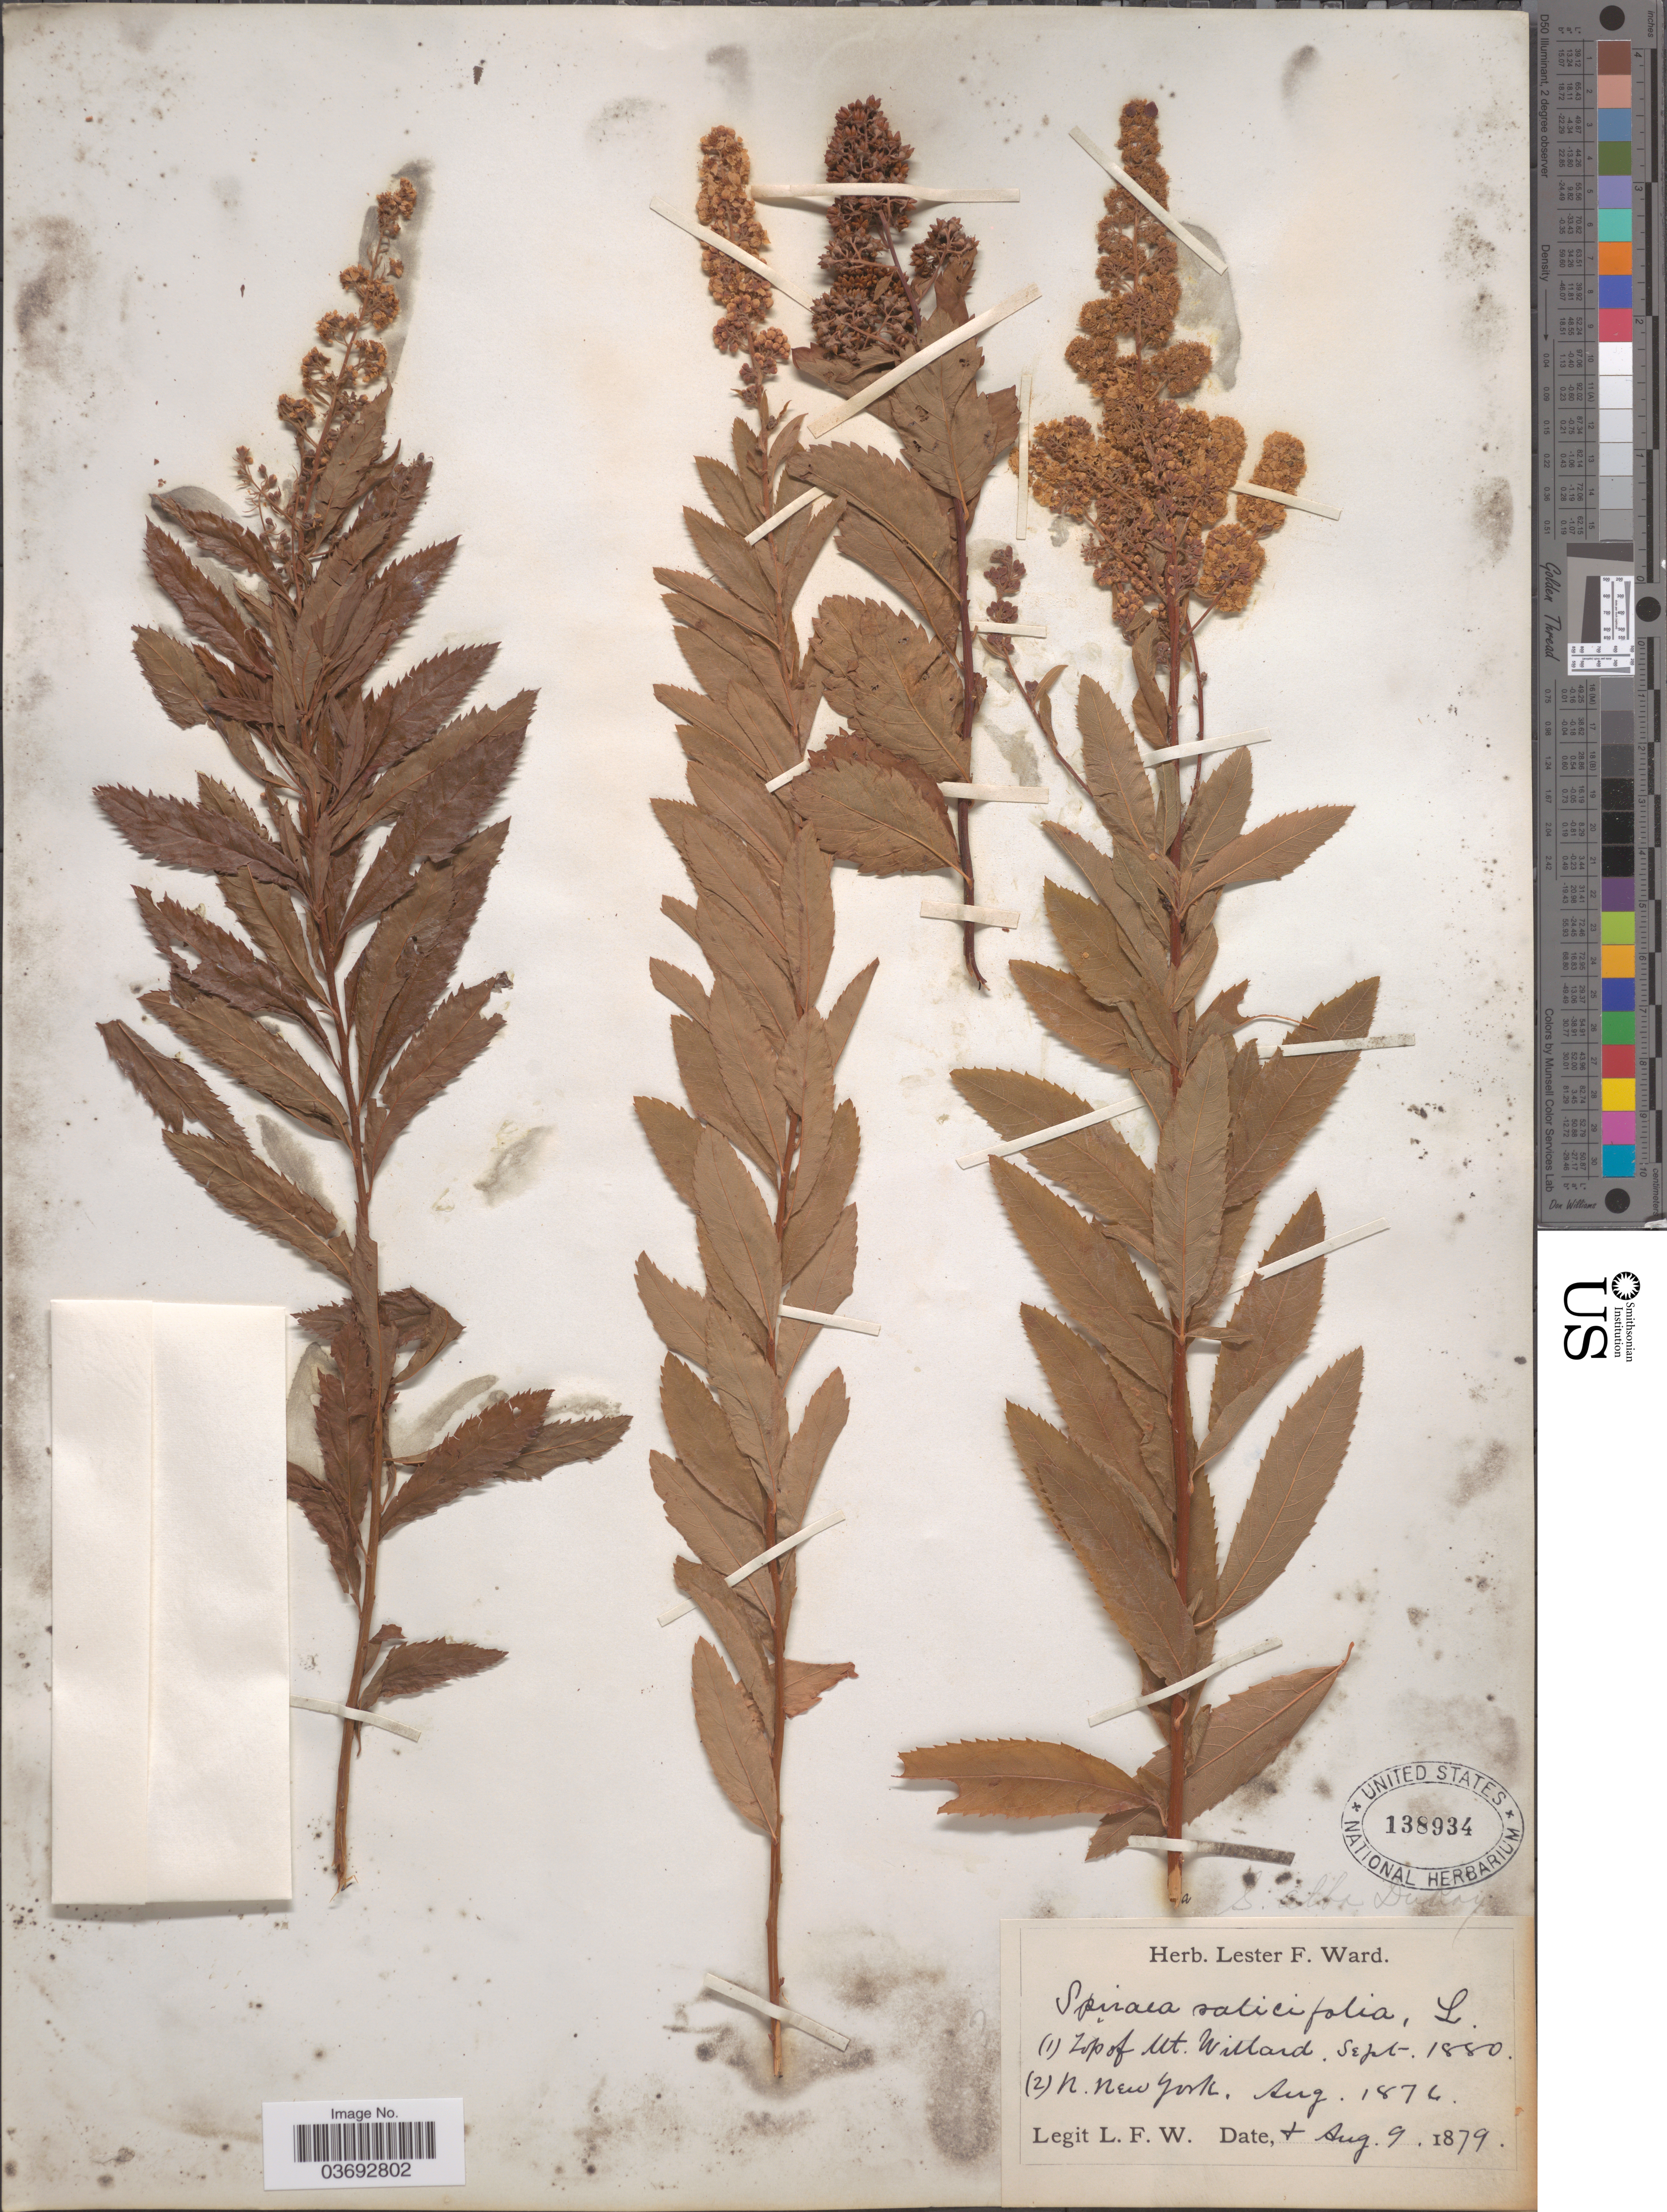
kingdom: Plantae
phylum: Tracheophyta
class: Magnoliopsida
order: Rosales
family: Rosaceae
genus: Spiraea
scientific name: Spiraea salicifolia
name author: L.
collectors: L. F. Ward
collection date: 1879-08-09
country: United States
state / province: New York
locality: Top of Mt. Willard. N. New York.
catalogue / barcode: US 138934